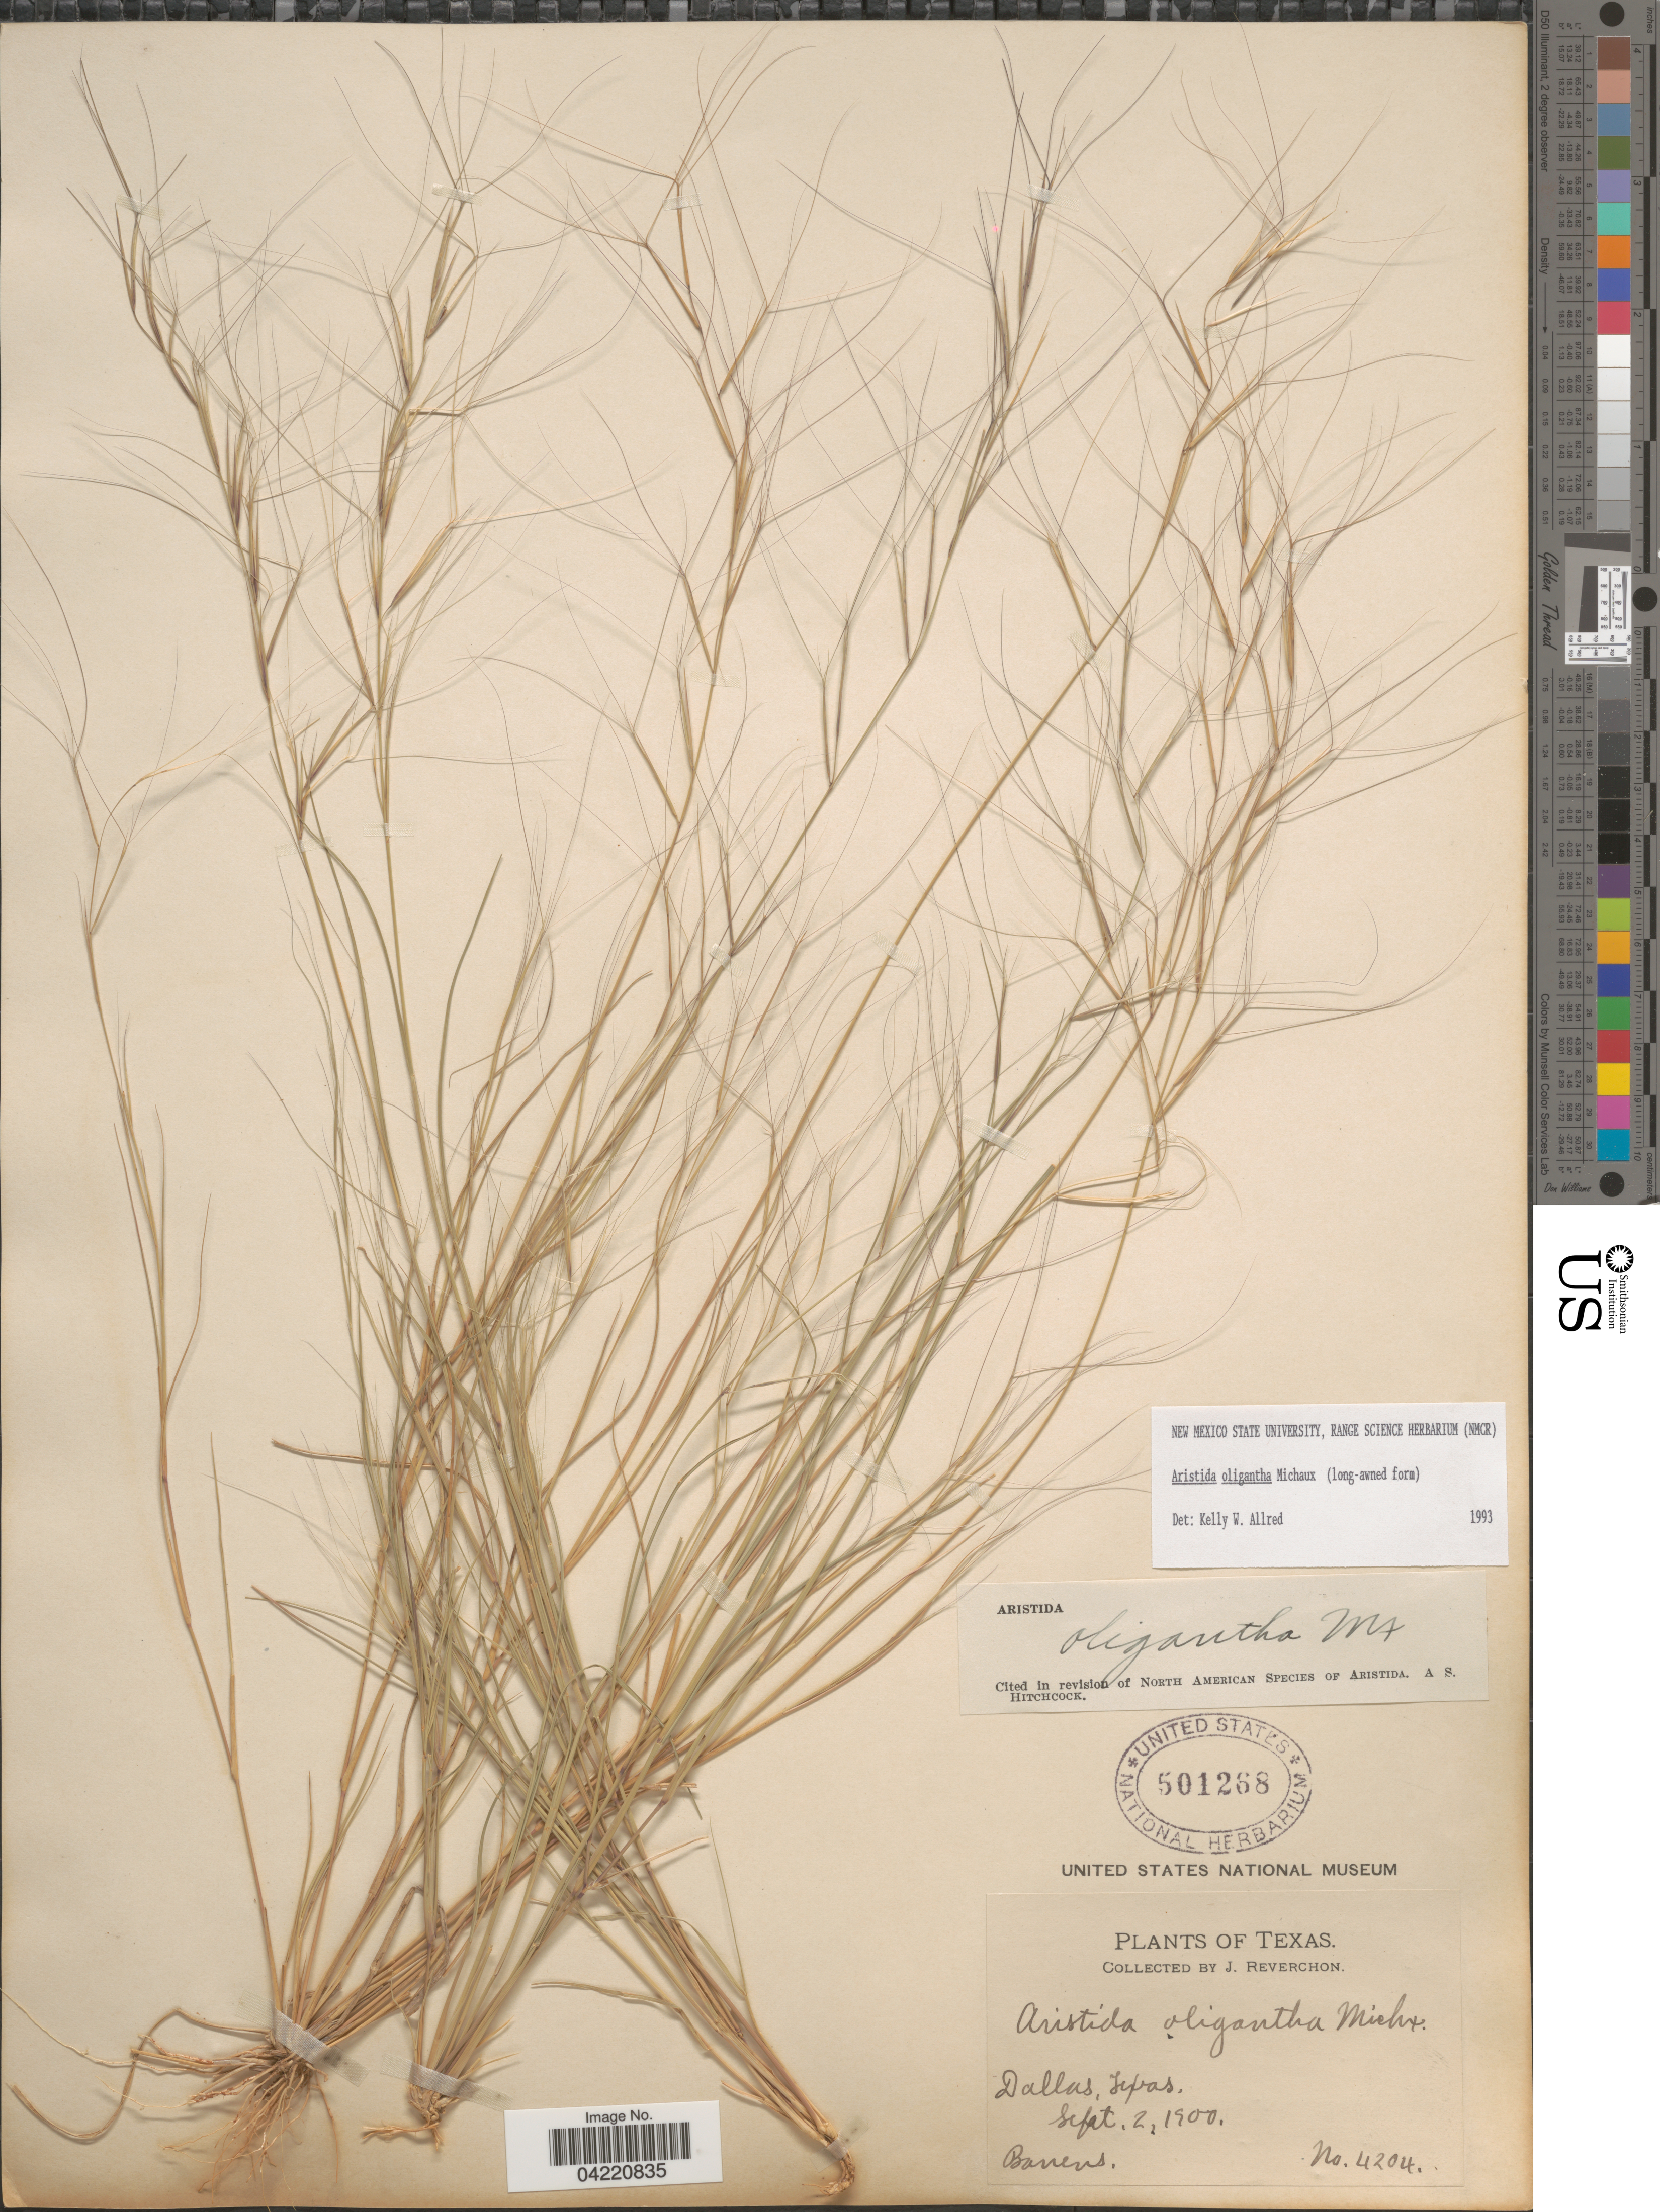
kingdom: Plantae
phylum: Tracheophyta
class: Liliopsida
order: Poales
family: Poaceae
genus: Aristida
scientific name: Aristida oligantha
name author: Michx.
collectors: J. Reverchon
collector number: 4204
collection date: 1900-09-02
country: United States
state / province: Texas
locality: Dallas.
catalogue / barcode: US 501268